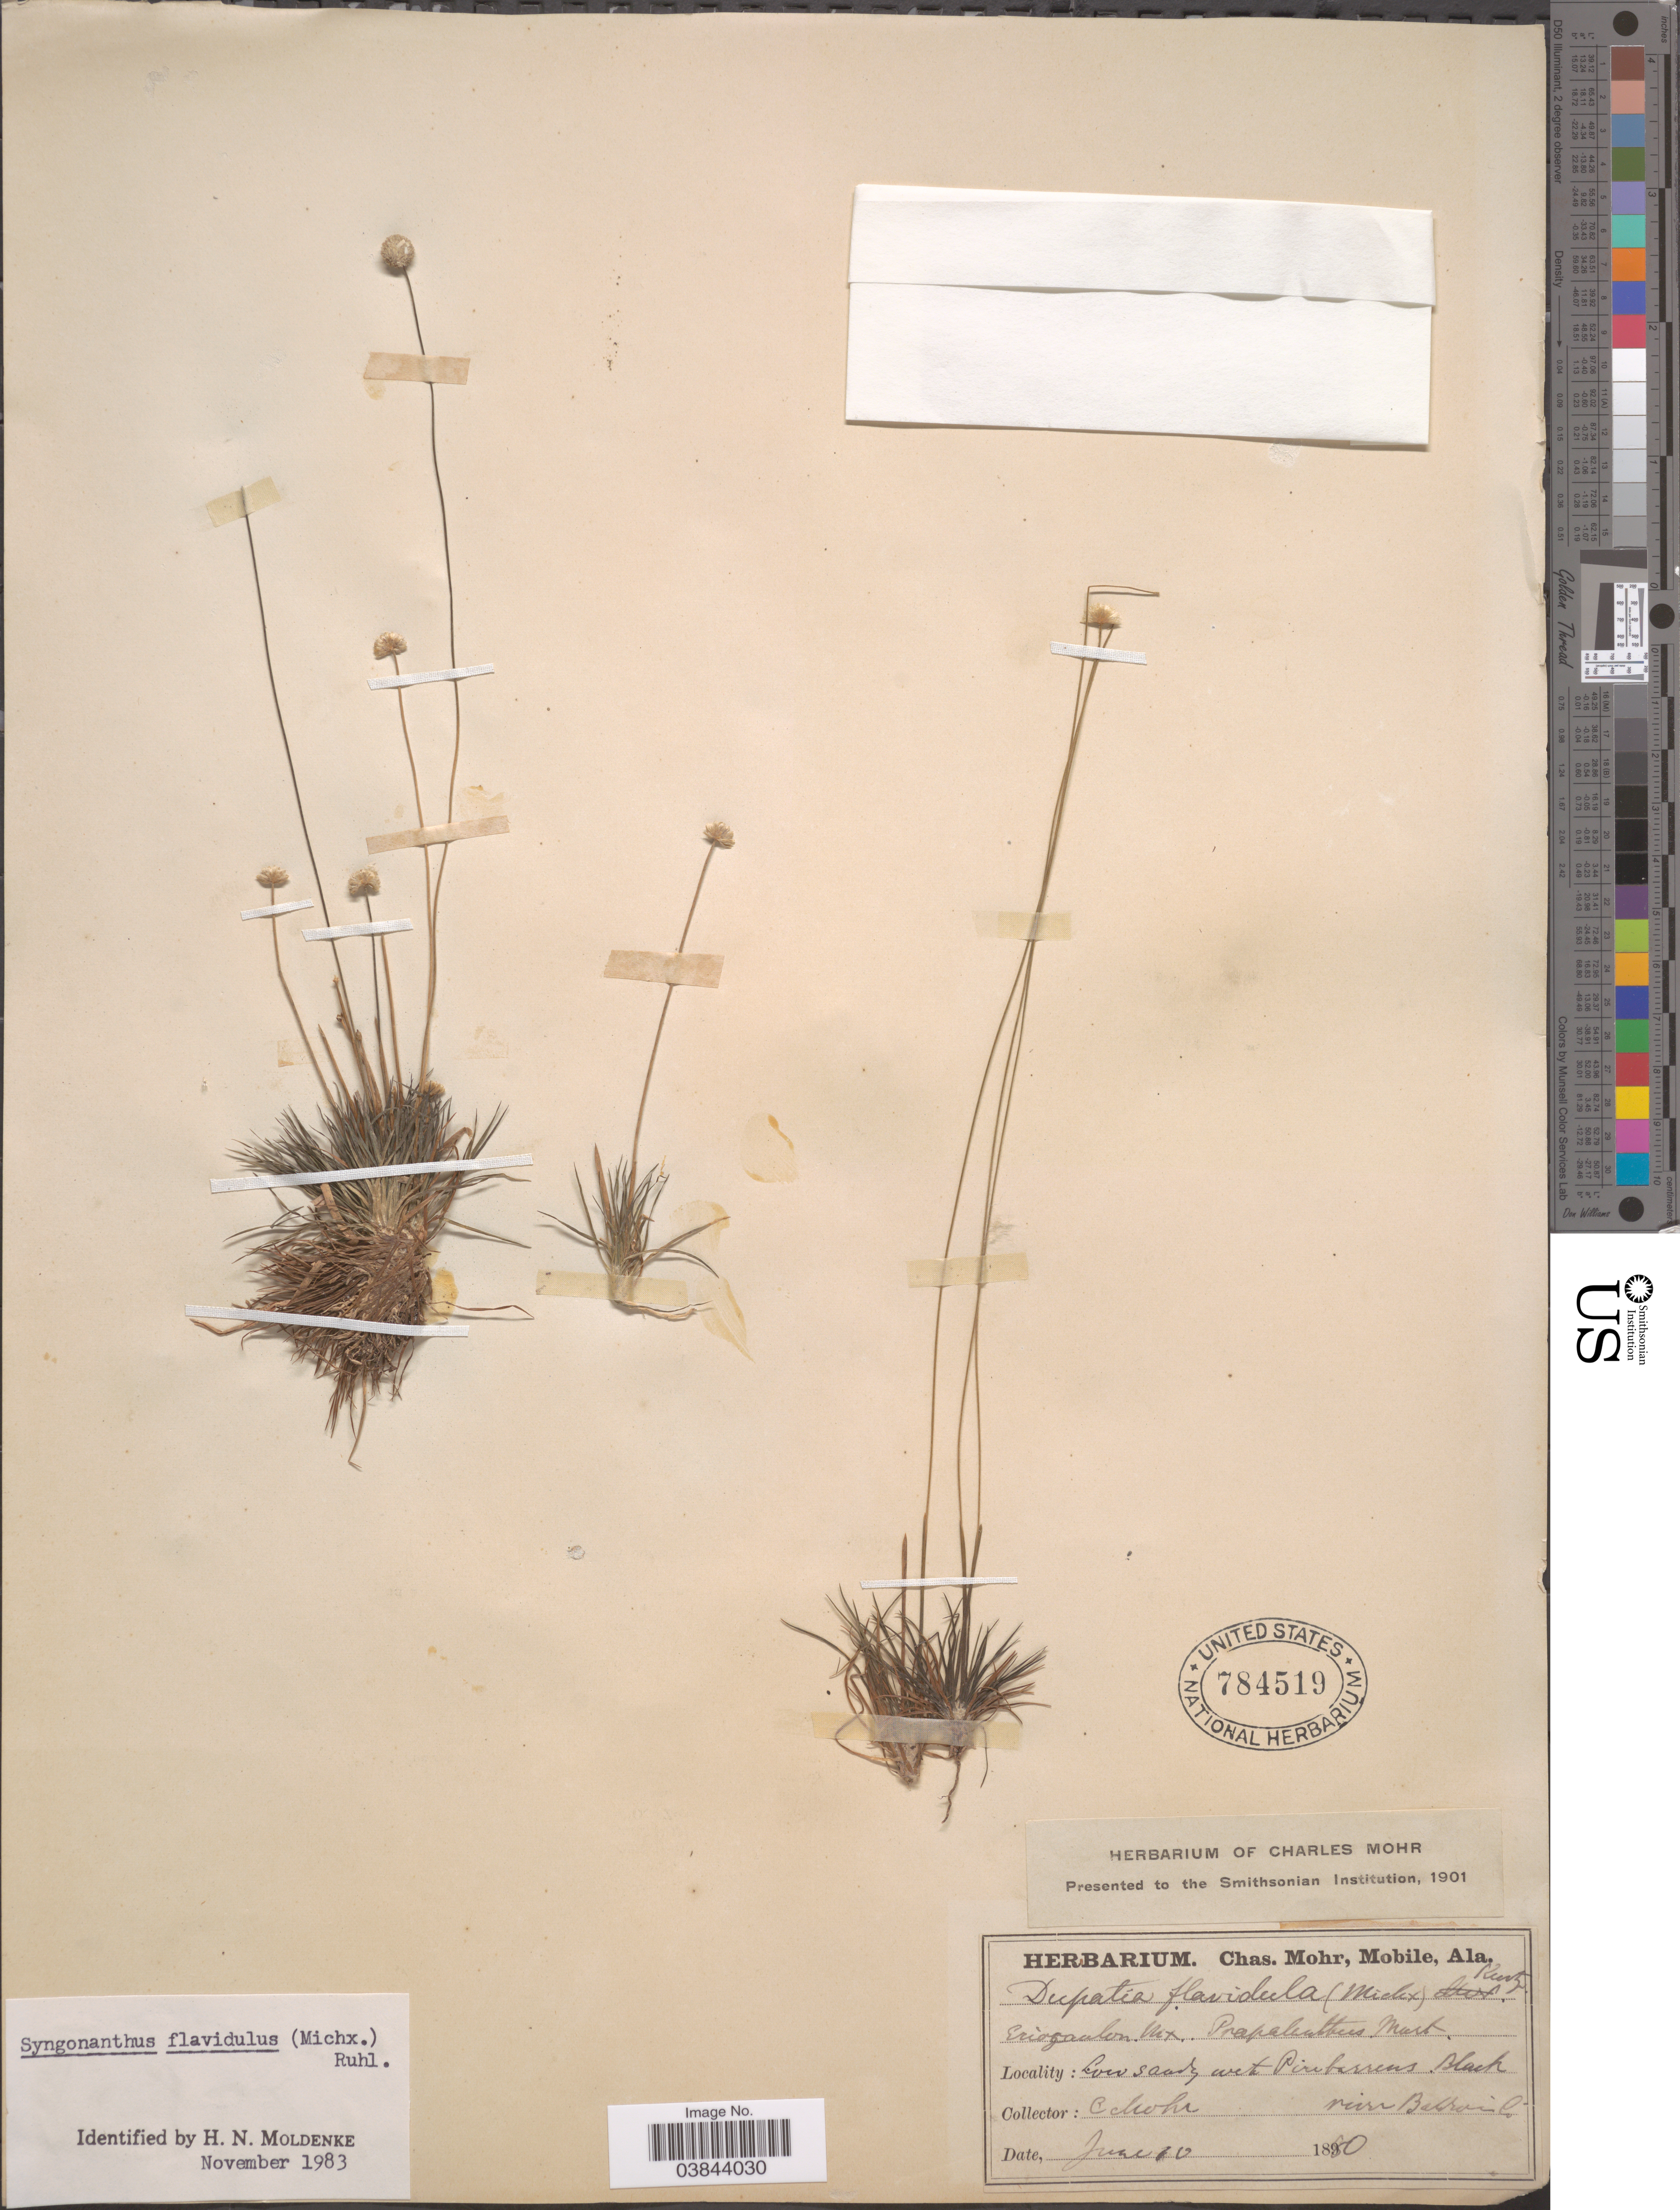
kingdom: Plantae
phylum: Tracheophyta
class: Liliopsida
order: Poales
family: Eriocaulaceae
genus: Syngonanthus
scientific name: Syngonanthus flavidulus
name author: (Michx.) Ruhland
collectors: Mohr, C. T. (herbarium)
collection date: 1880-06-10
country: United States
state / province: Alabama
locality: Low sandy wet Pinebarrens. Black river Baldwin Co.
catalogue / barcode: US 784519